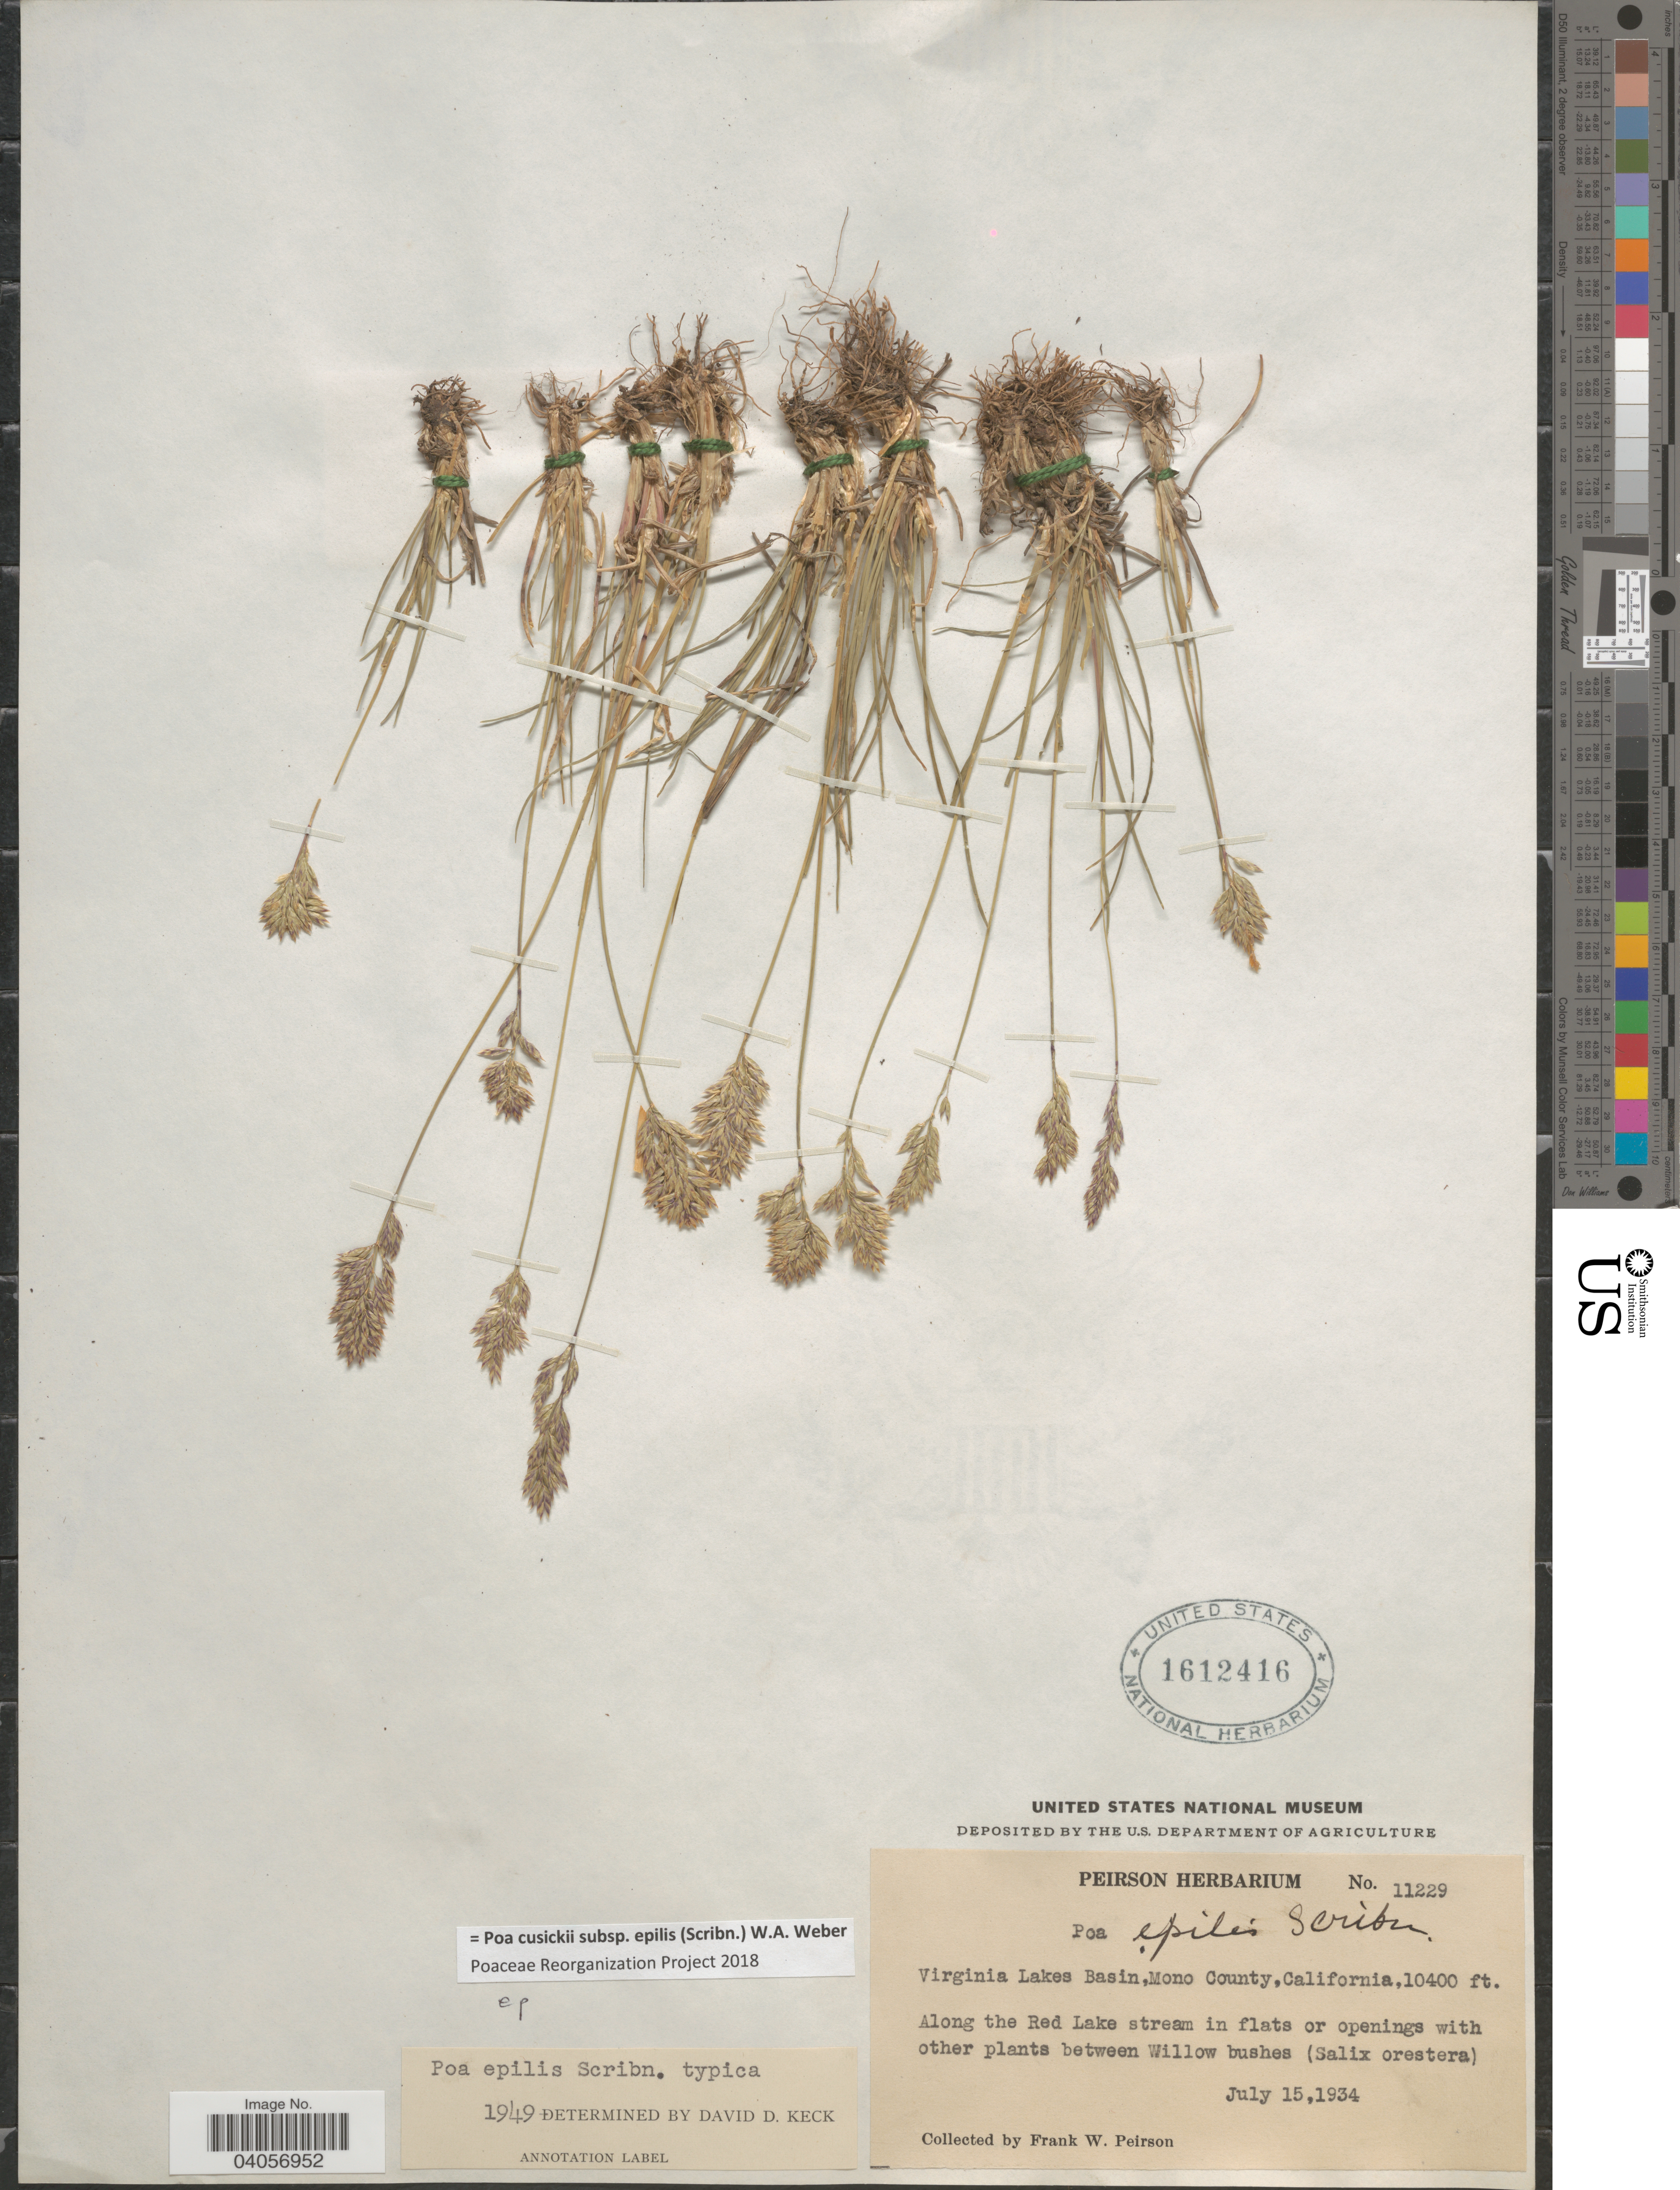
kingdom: Plantae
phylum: Tracheophyta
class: Liliopsida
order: Poales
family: Poaceae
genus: Poa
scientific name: Poa cusickii subsp. epilis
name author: (Scribn.) W.A. Weber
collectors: F. Peirson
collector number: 11229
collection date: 1934-07-15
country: United States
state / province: California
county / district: Mono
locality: Virginia Lakes Basin, Mono County. Along the Red Lake stream.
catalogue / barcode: US 1612416